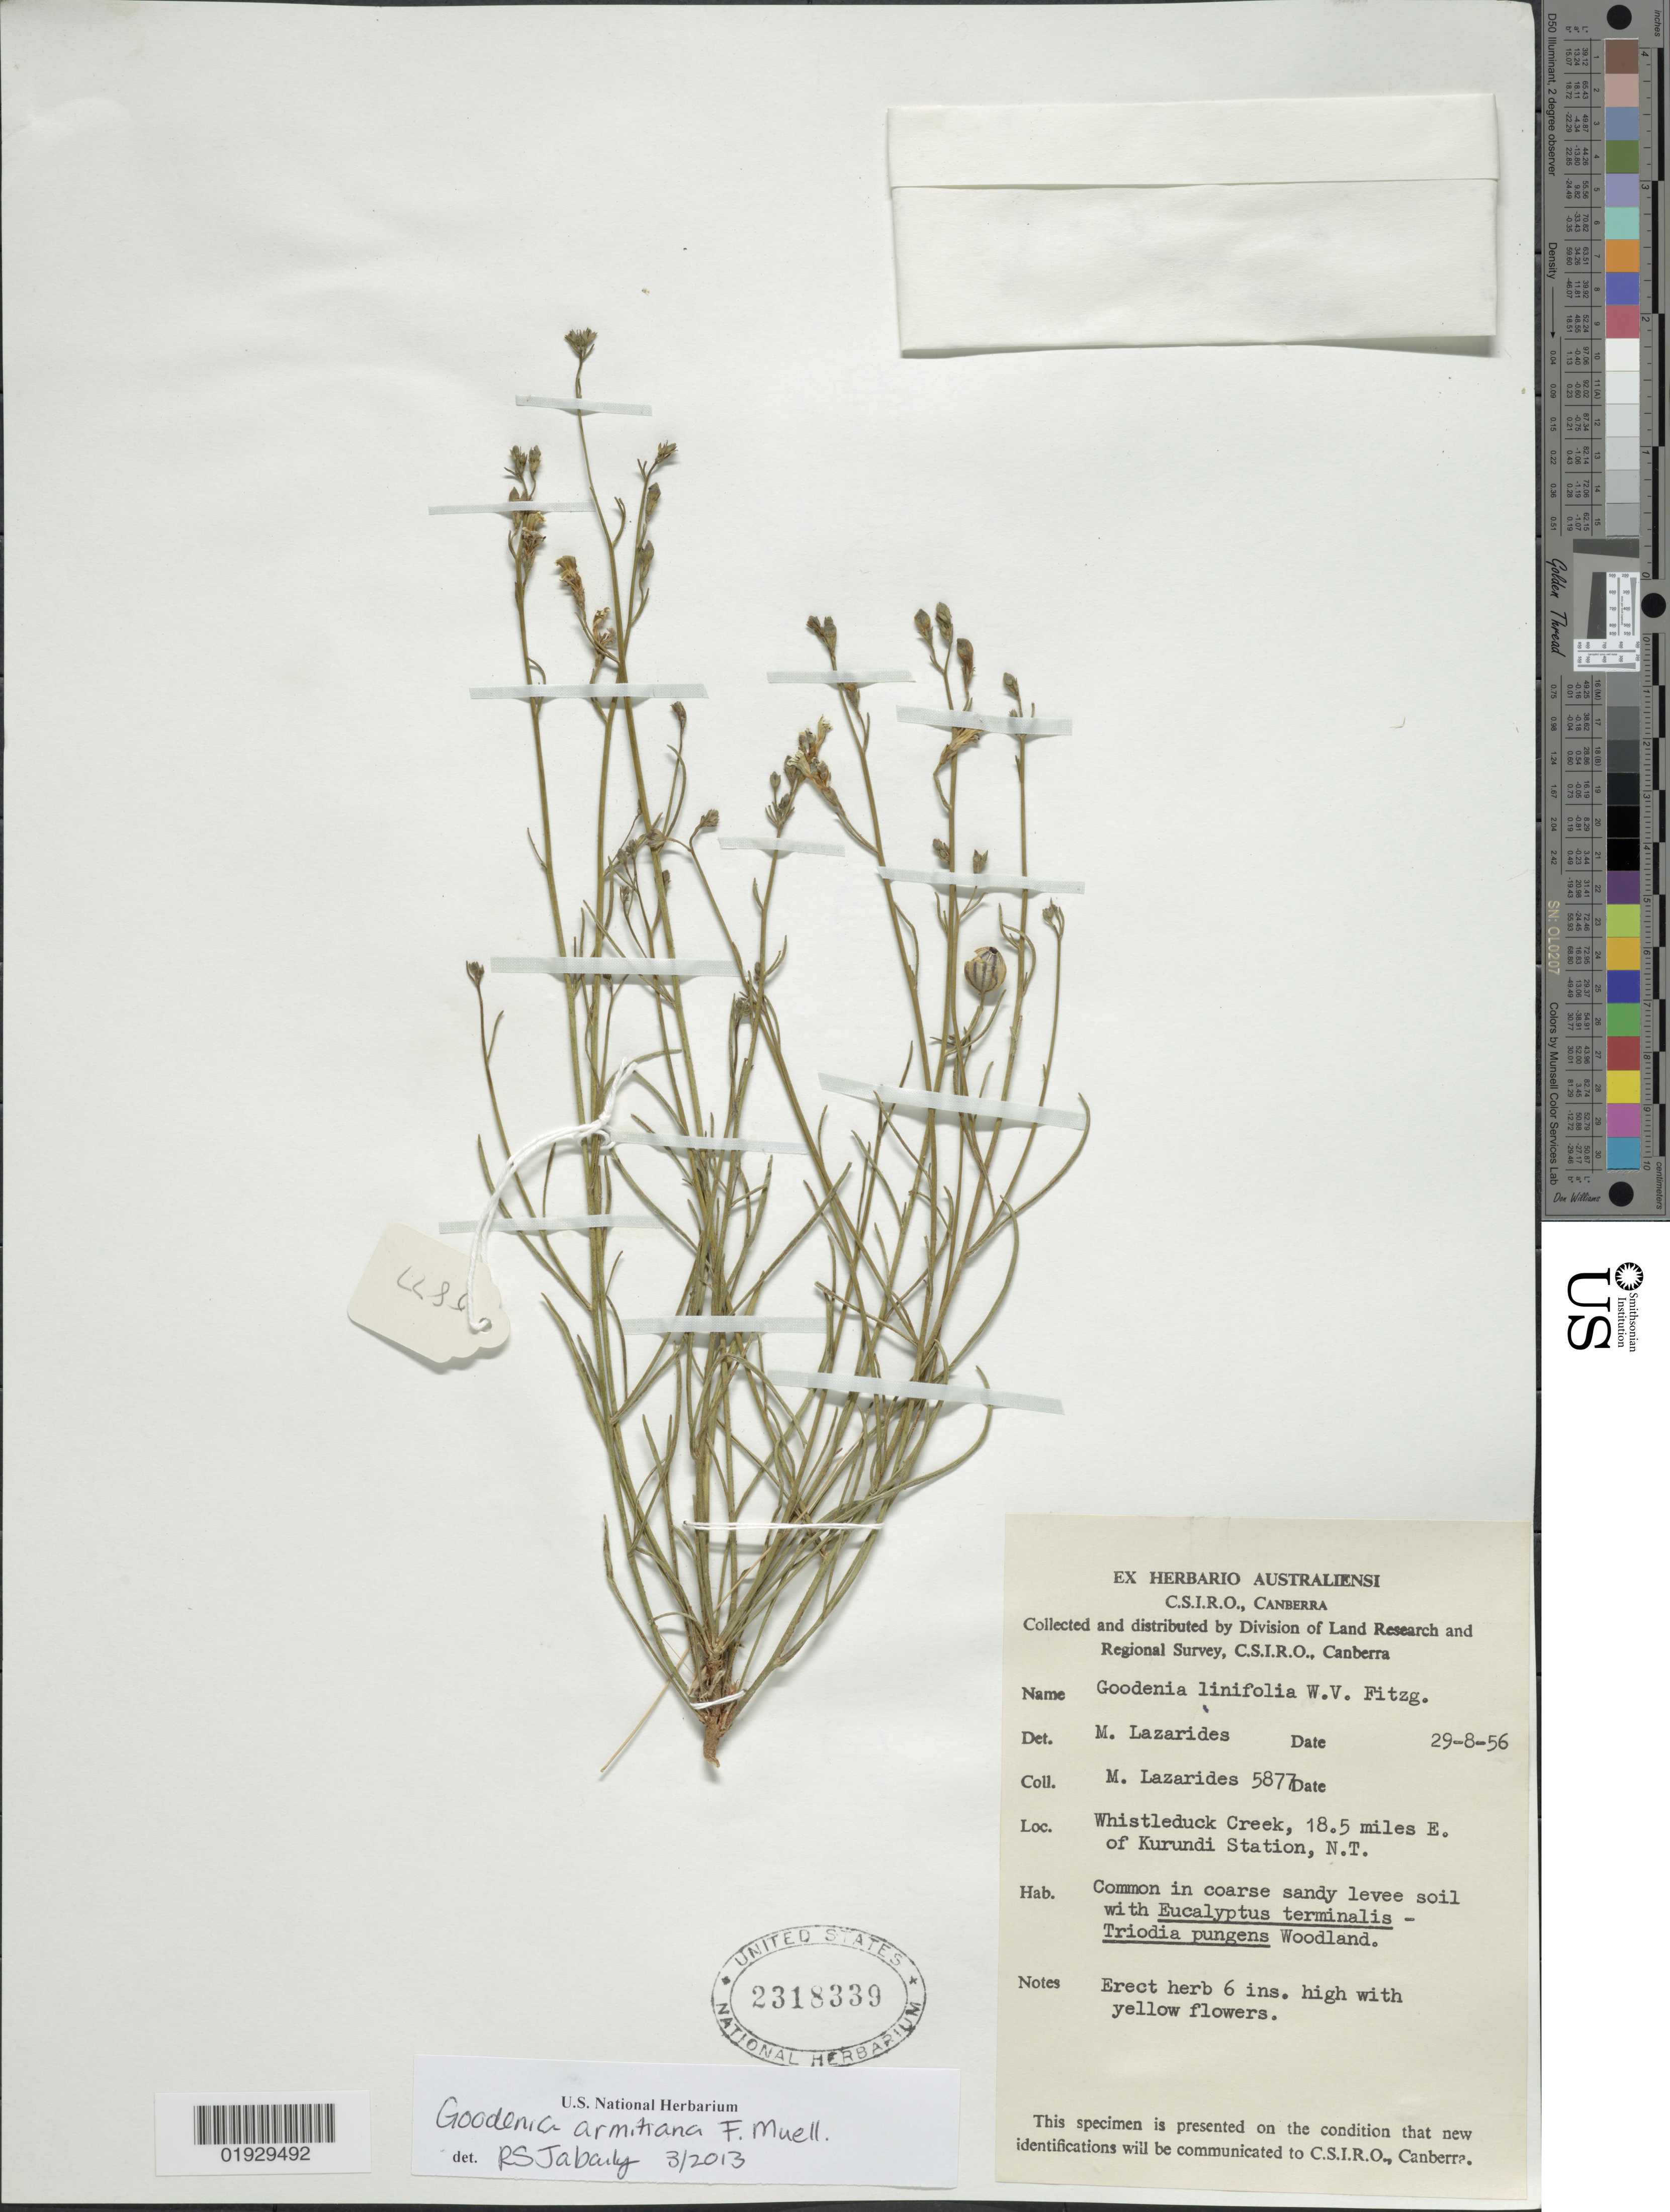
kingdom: Plantae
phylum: Tracheophyta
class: Magnoliopsida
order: Asterales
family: Goodeniaceae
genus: Goodenia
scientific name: Goodenia armitiana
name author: F. Muell.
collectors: M. Lazarides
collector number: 5877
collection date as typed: Transcribed d/m/y: 29/8/56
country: Australia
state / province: Northern Territory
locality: Whistleduck Creek, 18.5 miles E. of Kurundi Station, N.T.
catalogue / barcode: US 2318339